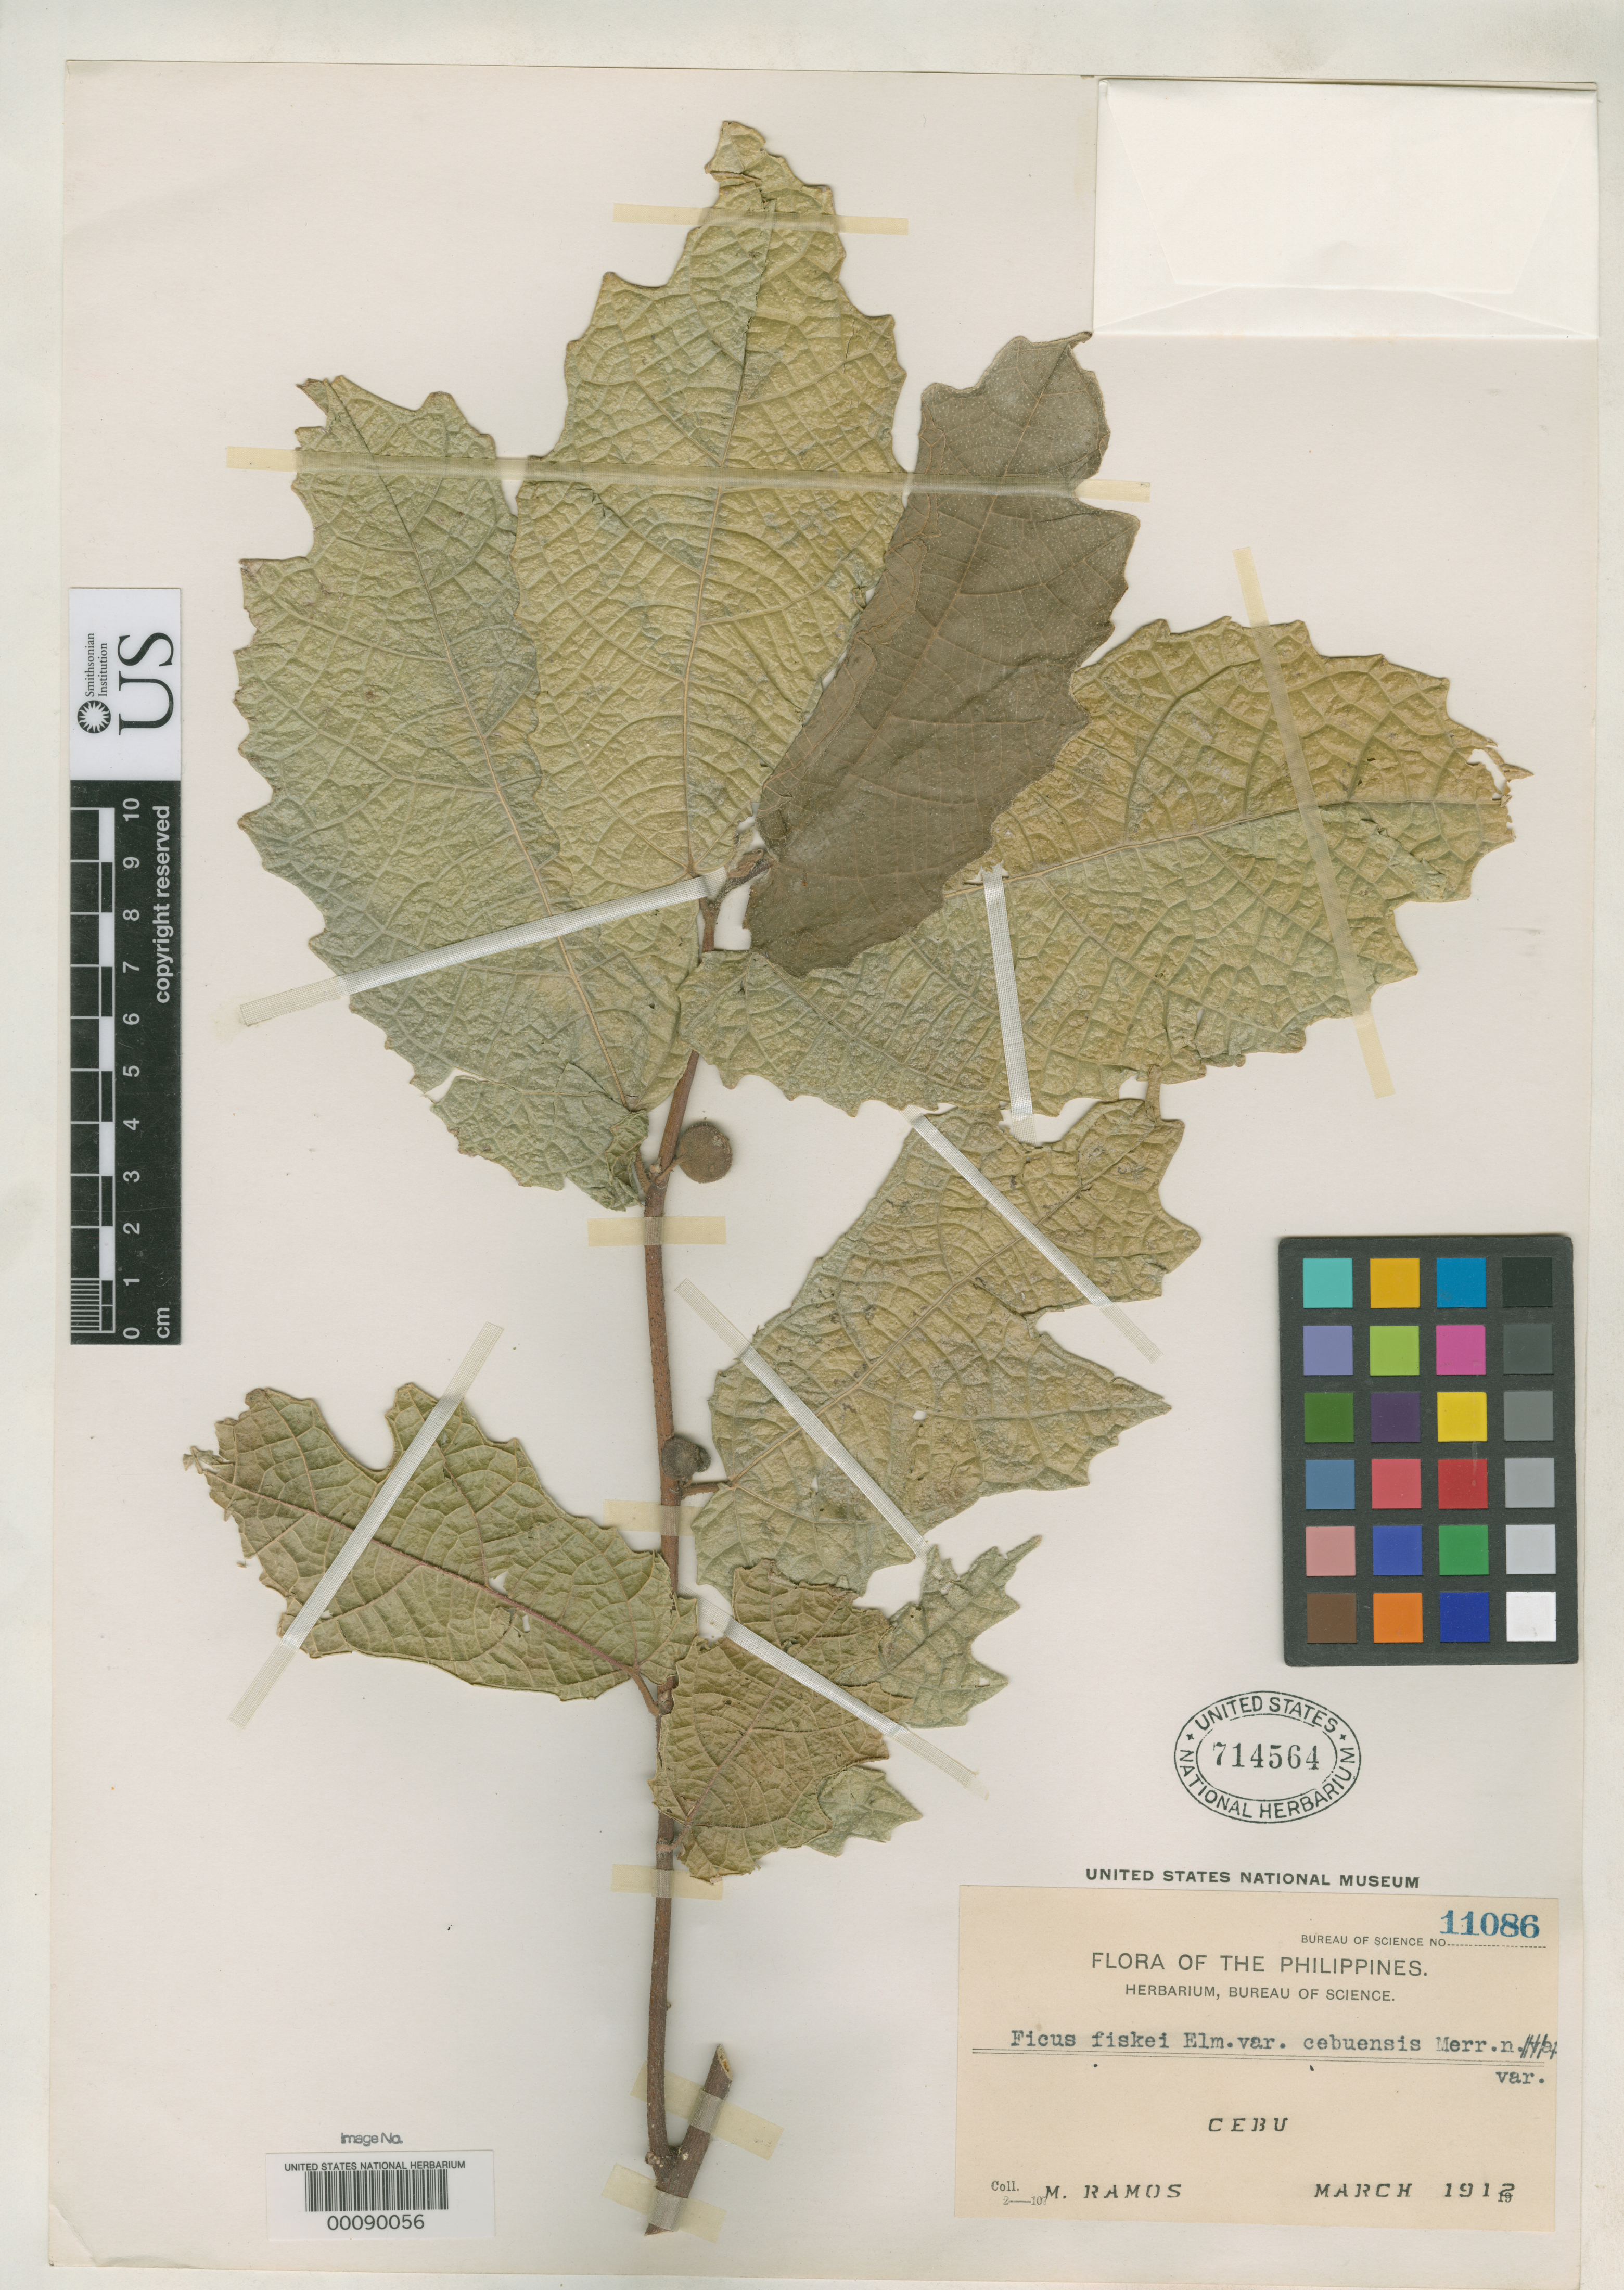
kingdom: Plantae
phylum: Tracheophyta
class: Magnoliopsida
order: Rosales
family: Moraceae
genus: Ficus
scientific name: Ficus fiskei var. cebuensis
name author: Merr.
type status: Isosyntype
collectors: M. Ramos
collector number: Bur. Sci. 11086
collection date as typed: Mar 1912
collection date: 1912-03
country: Philippines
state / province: Central Visayas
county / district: Cebu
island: Cebu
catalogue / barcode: US 714564